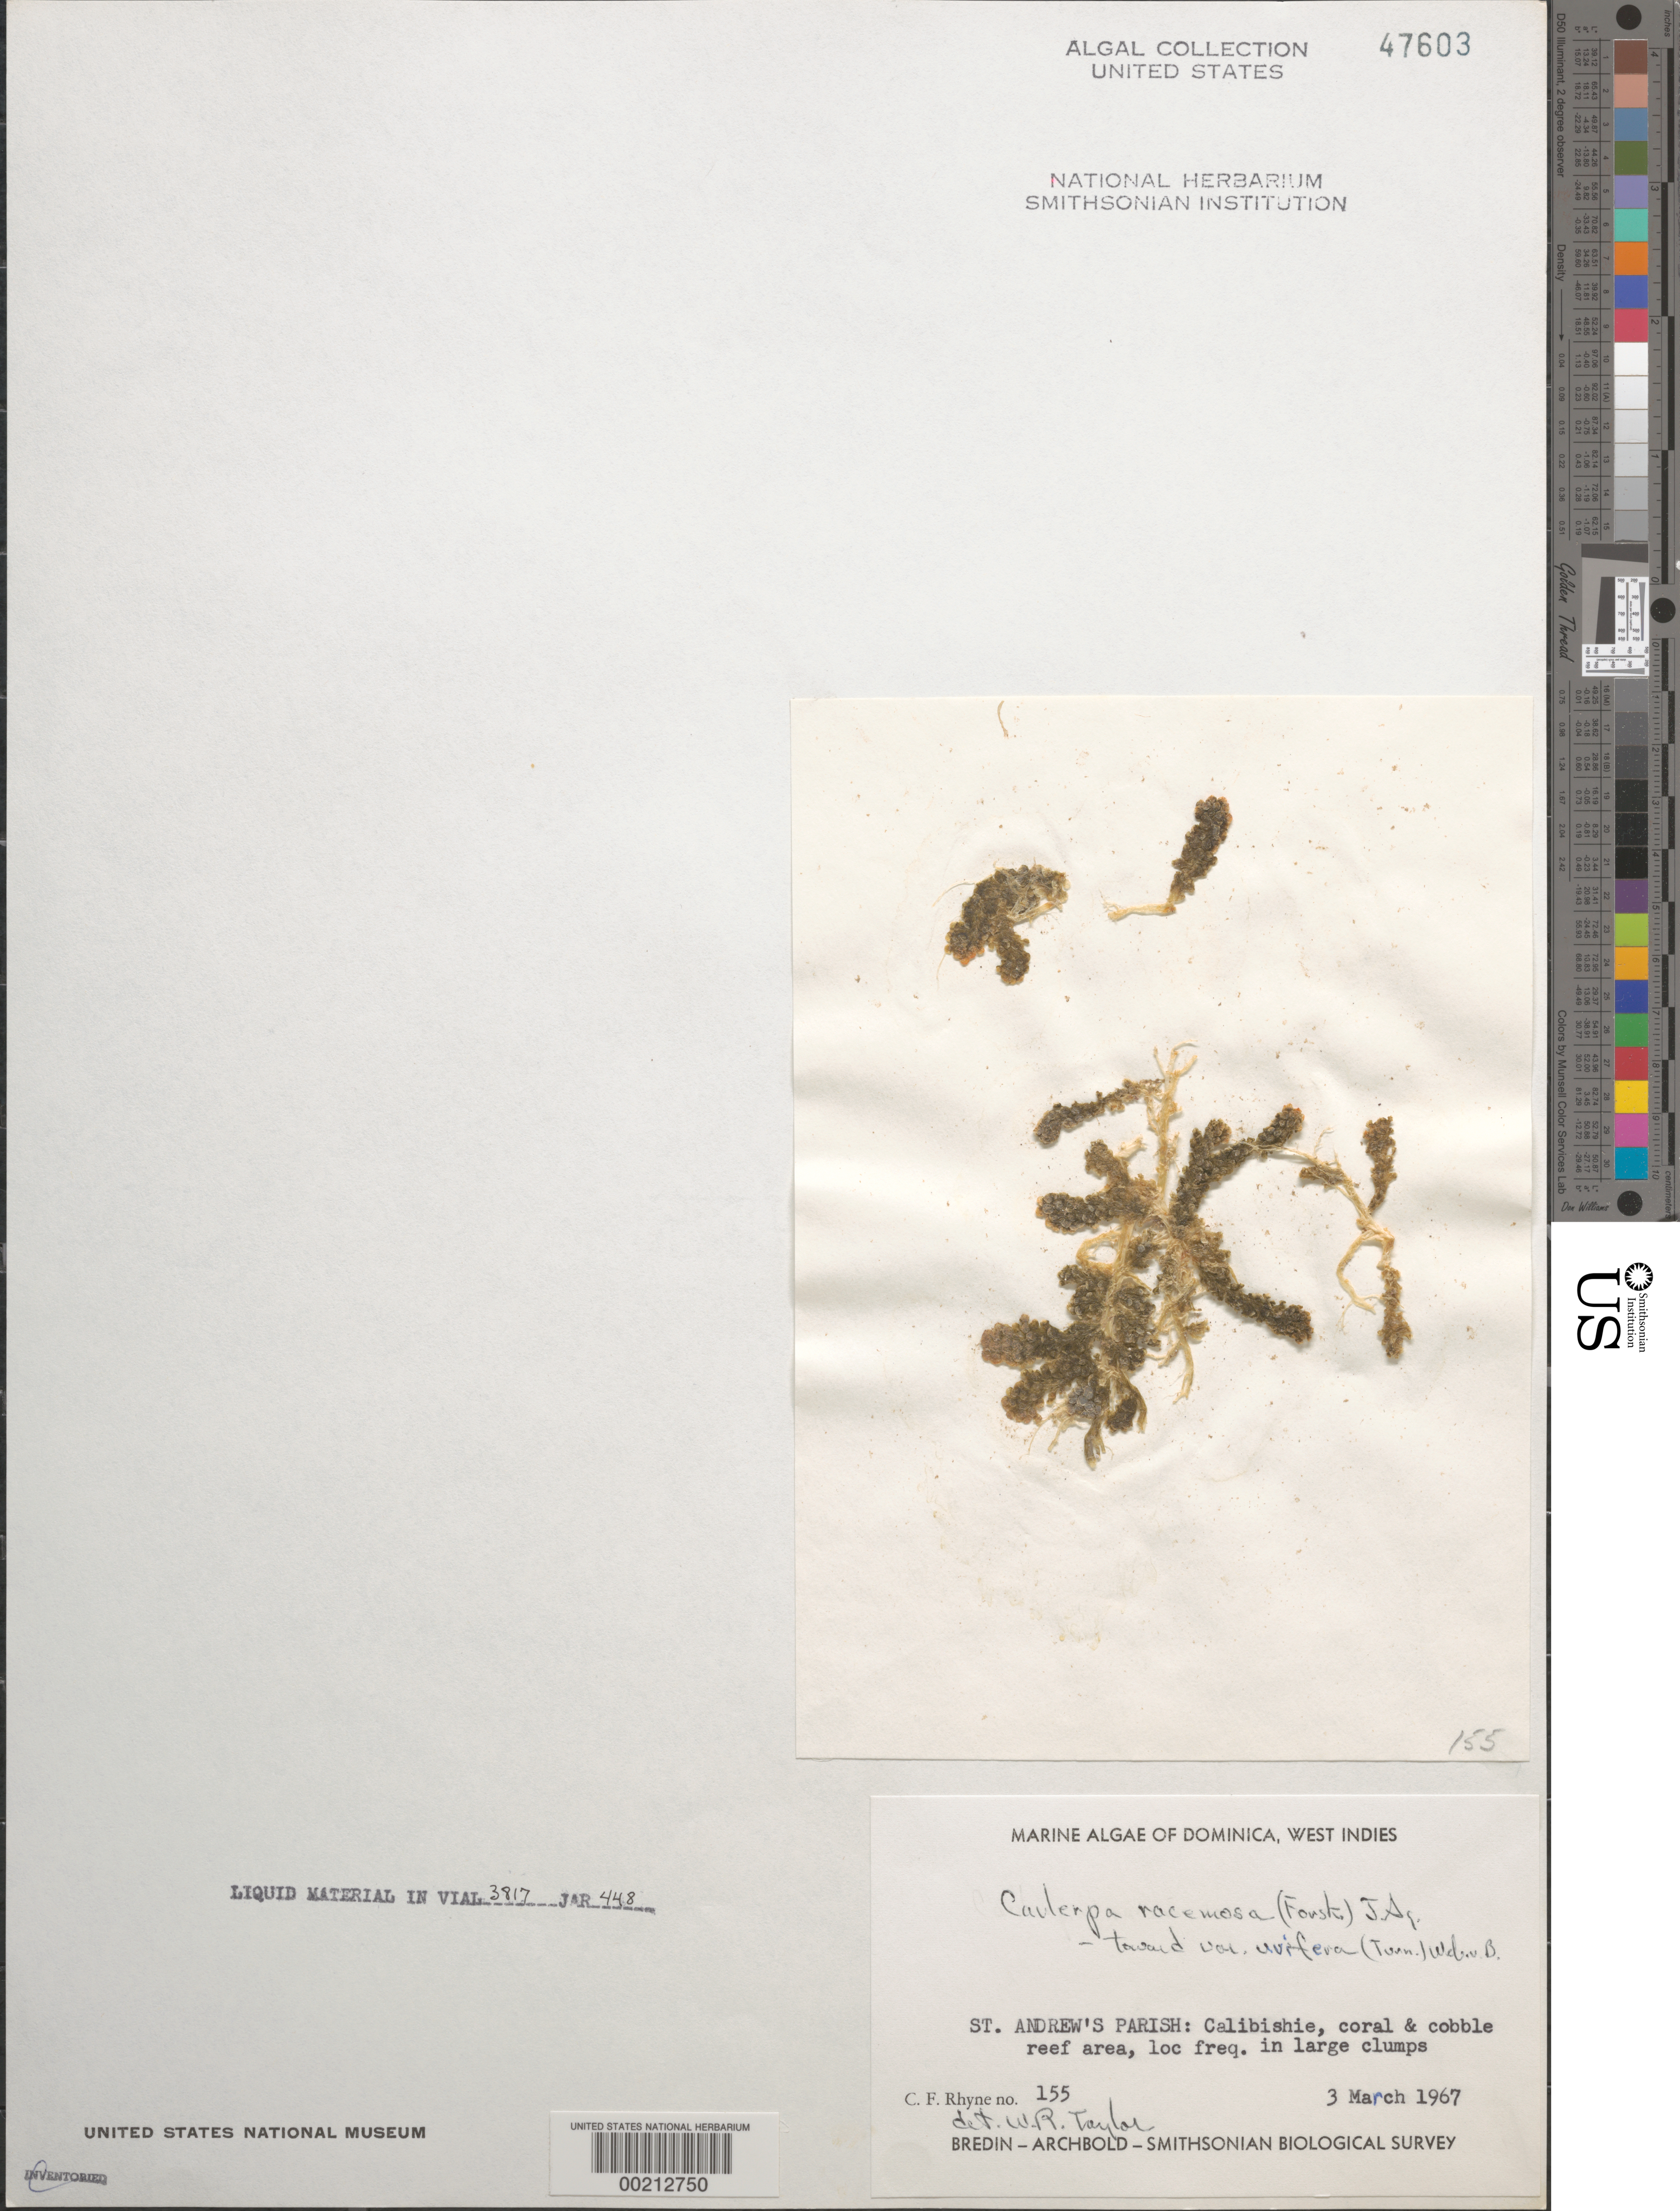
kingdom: Plantae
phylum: Chlorophyta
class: Ulvophyceae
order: Bryopsidales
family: Caulerpaceae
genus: Caulerpa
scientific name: Caulerpa racemosa var. uvifera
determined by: Taylor, William R.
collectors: C. Rhyne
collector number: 155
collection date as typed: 03 Mar 1967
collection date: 1967-03-03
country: Dominica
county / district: St. Andrew's Parish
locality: Calibishie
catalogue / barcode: US 47603